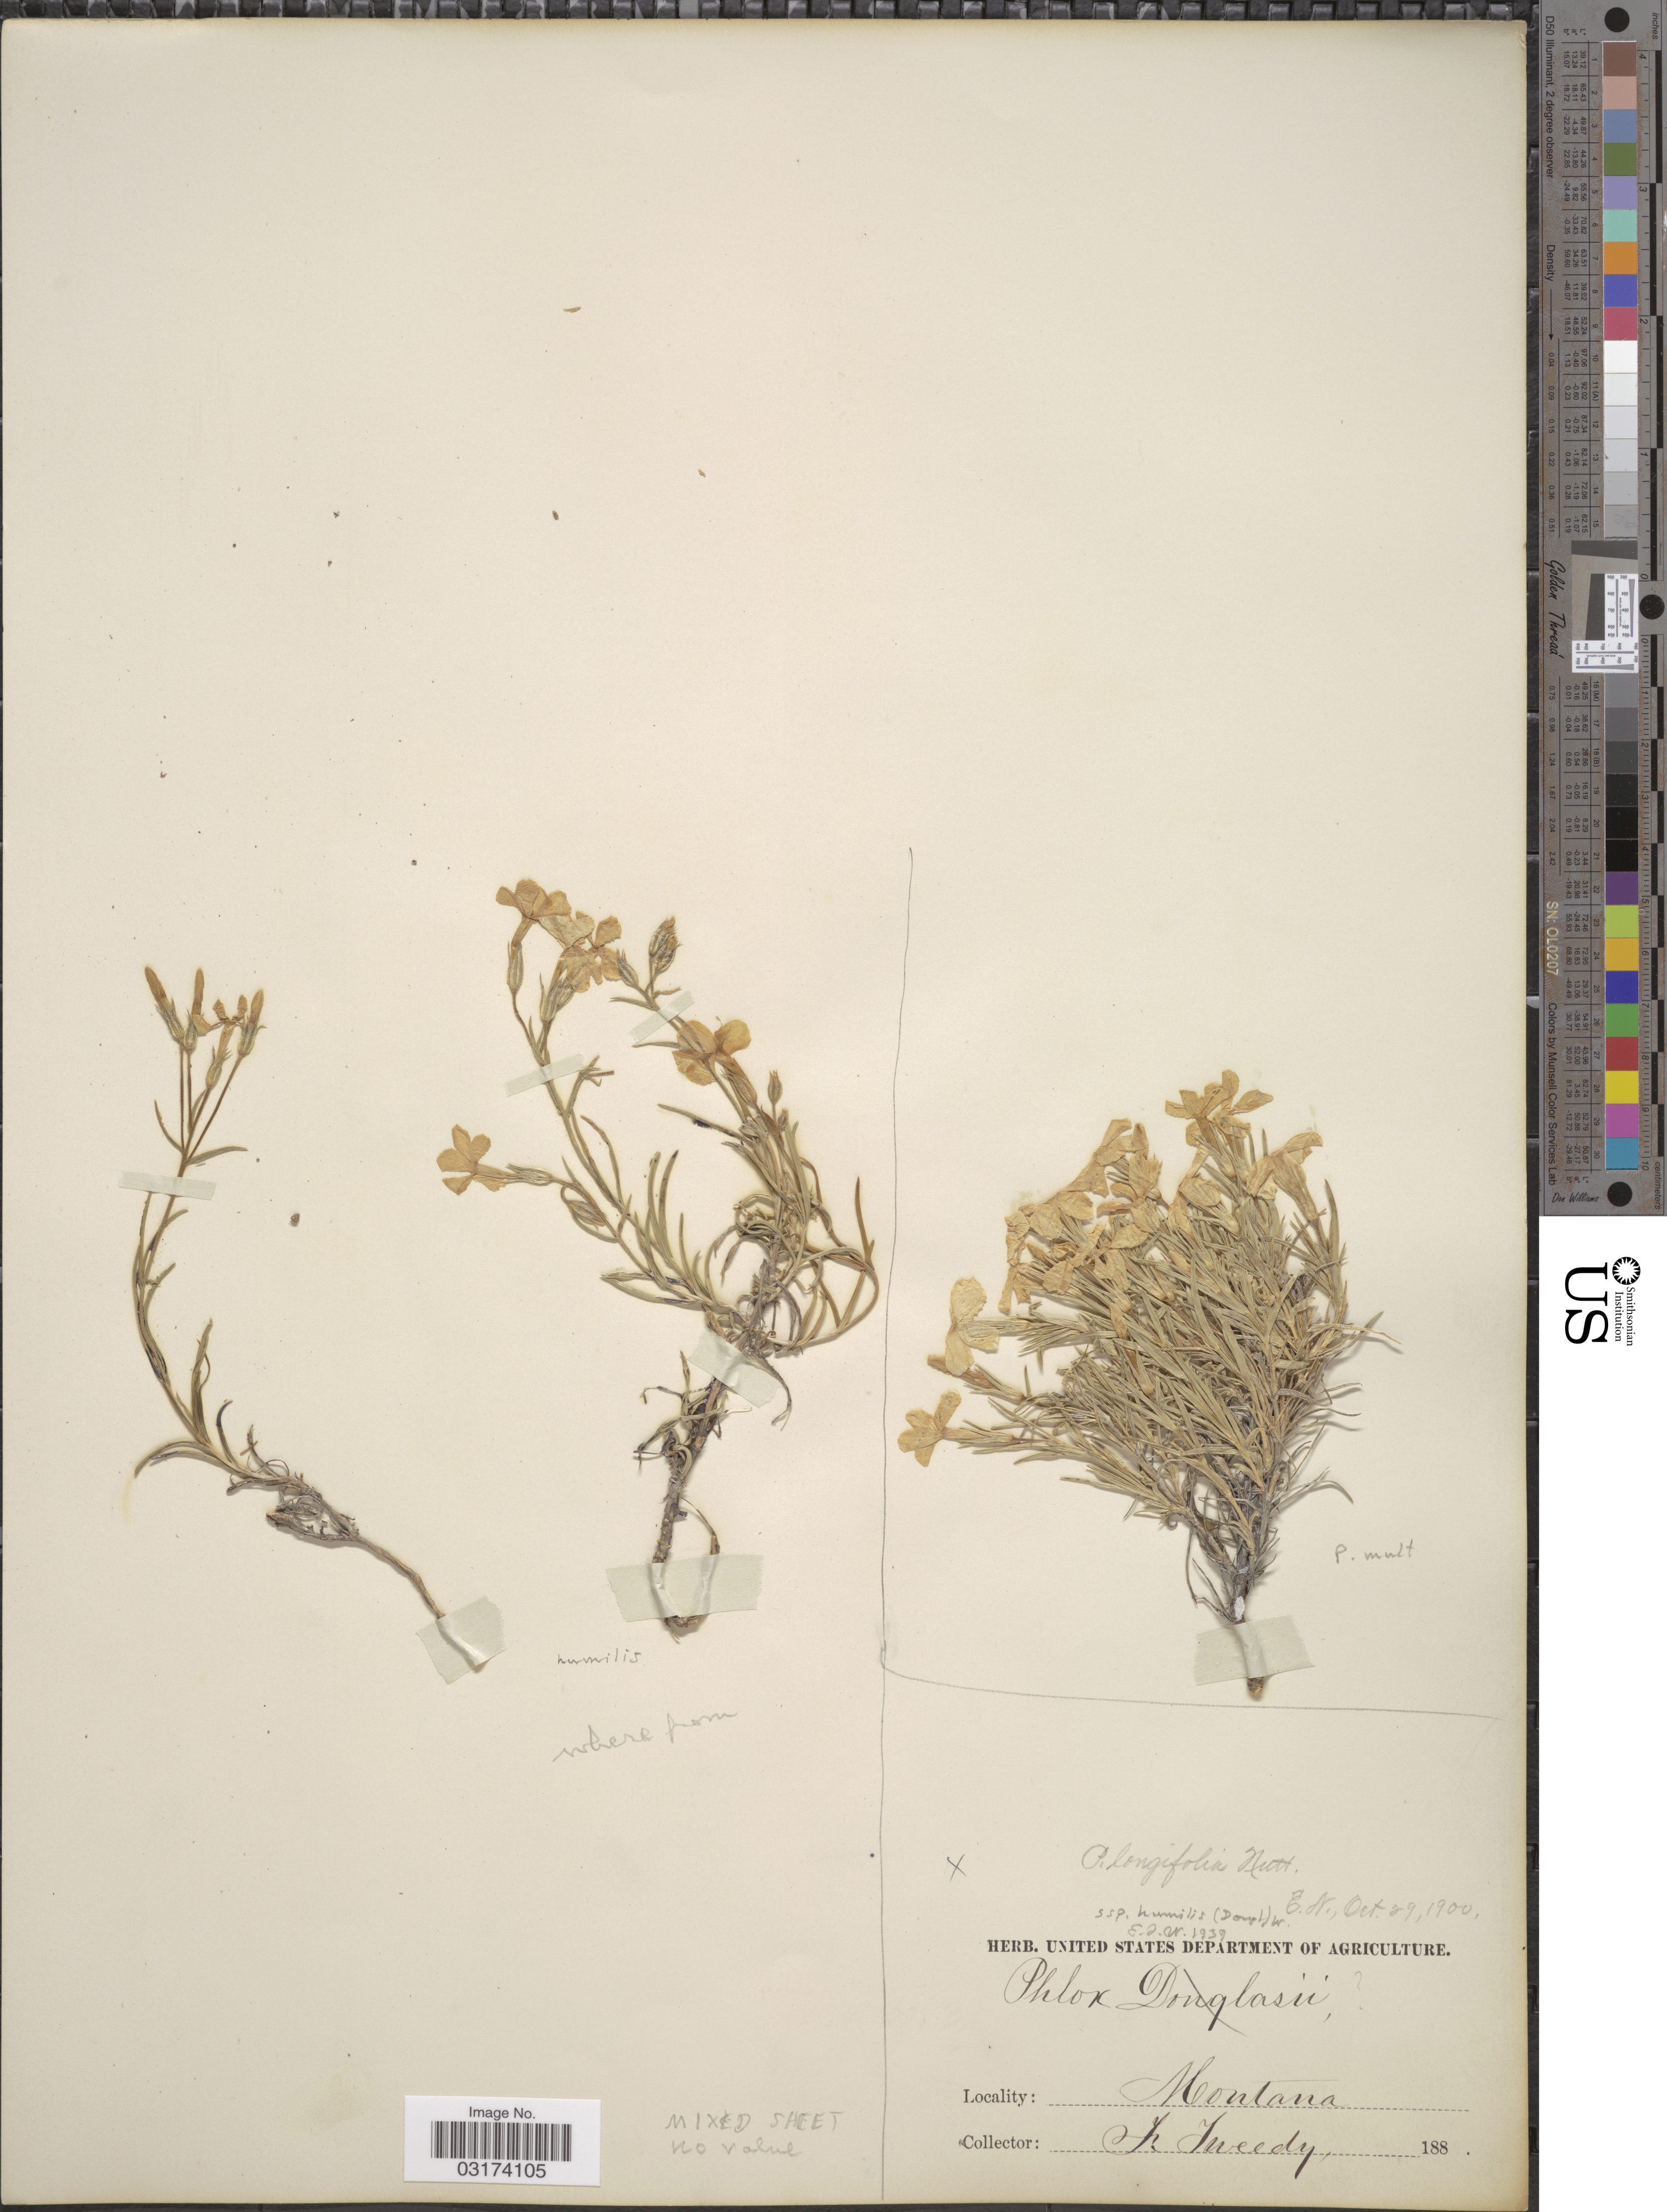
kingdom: Plantae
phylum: Tracheophyta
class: Magnoliopsida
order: Ericales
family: Polemoniaceae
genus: Phlox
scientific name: Phlox sp.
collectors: F. Tweedy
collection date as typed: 188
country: United States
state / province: Montana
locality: Montana.